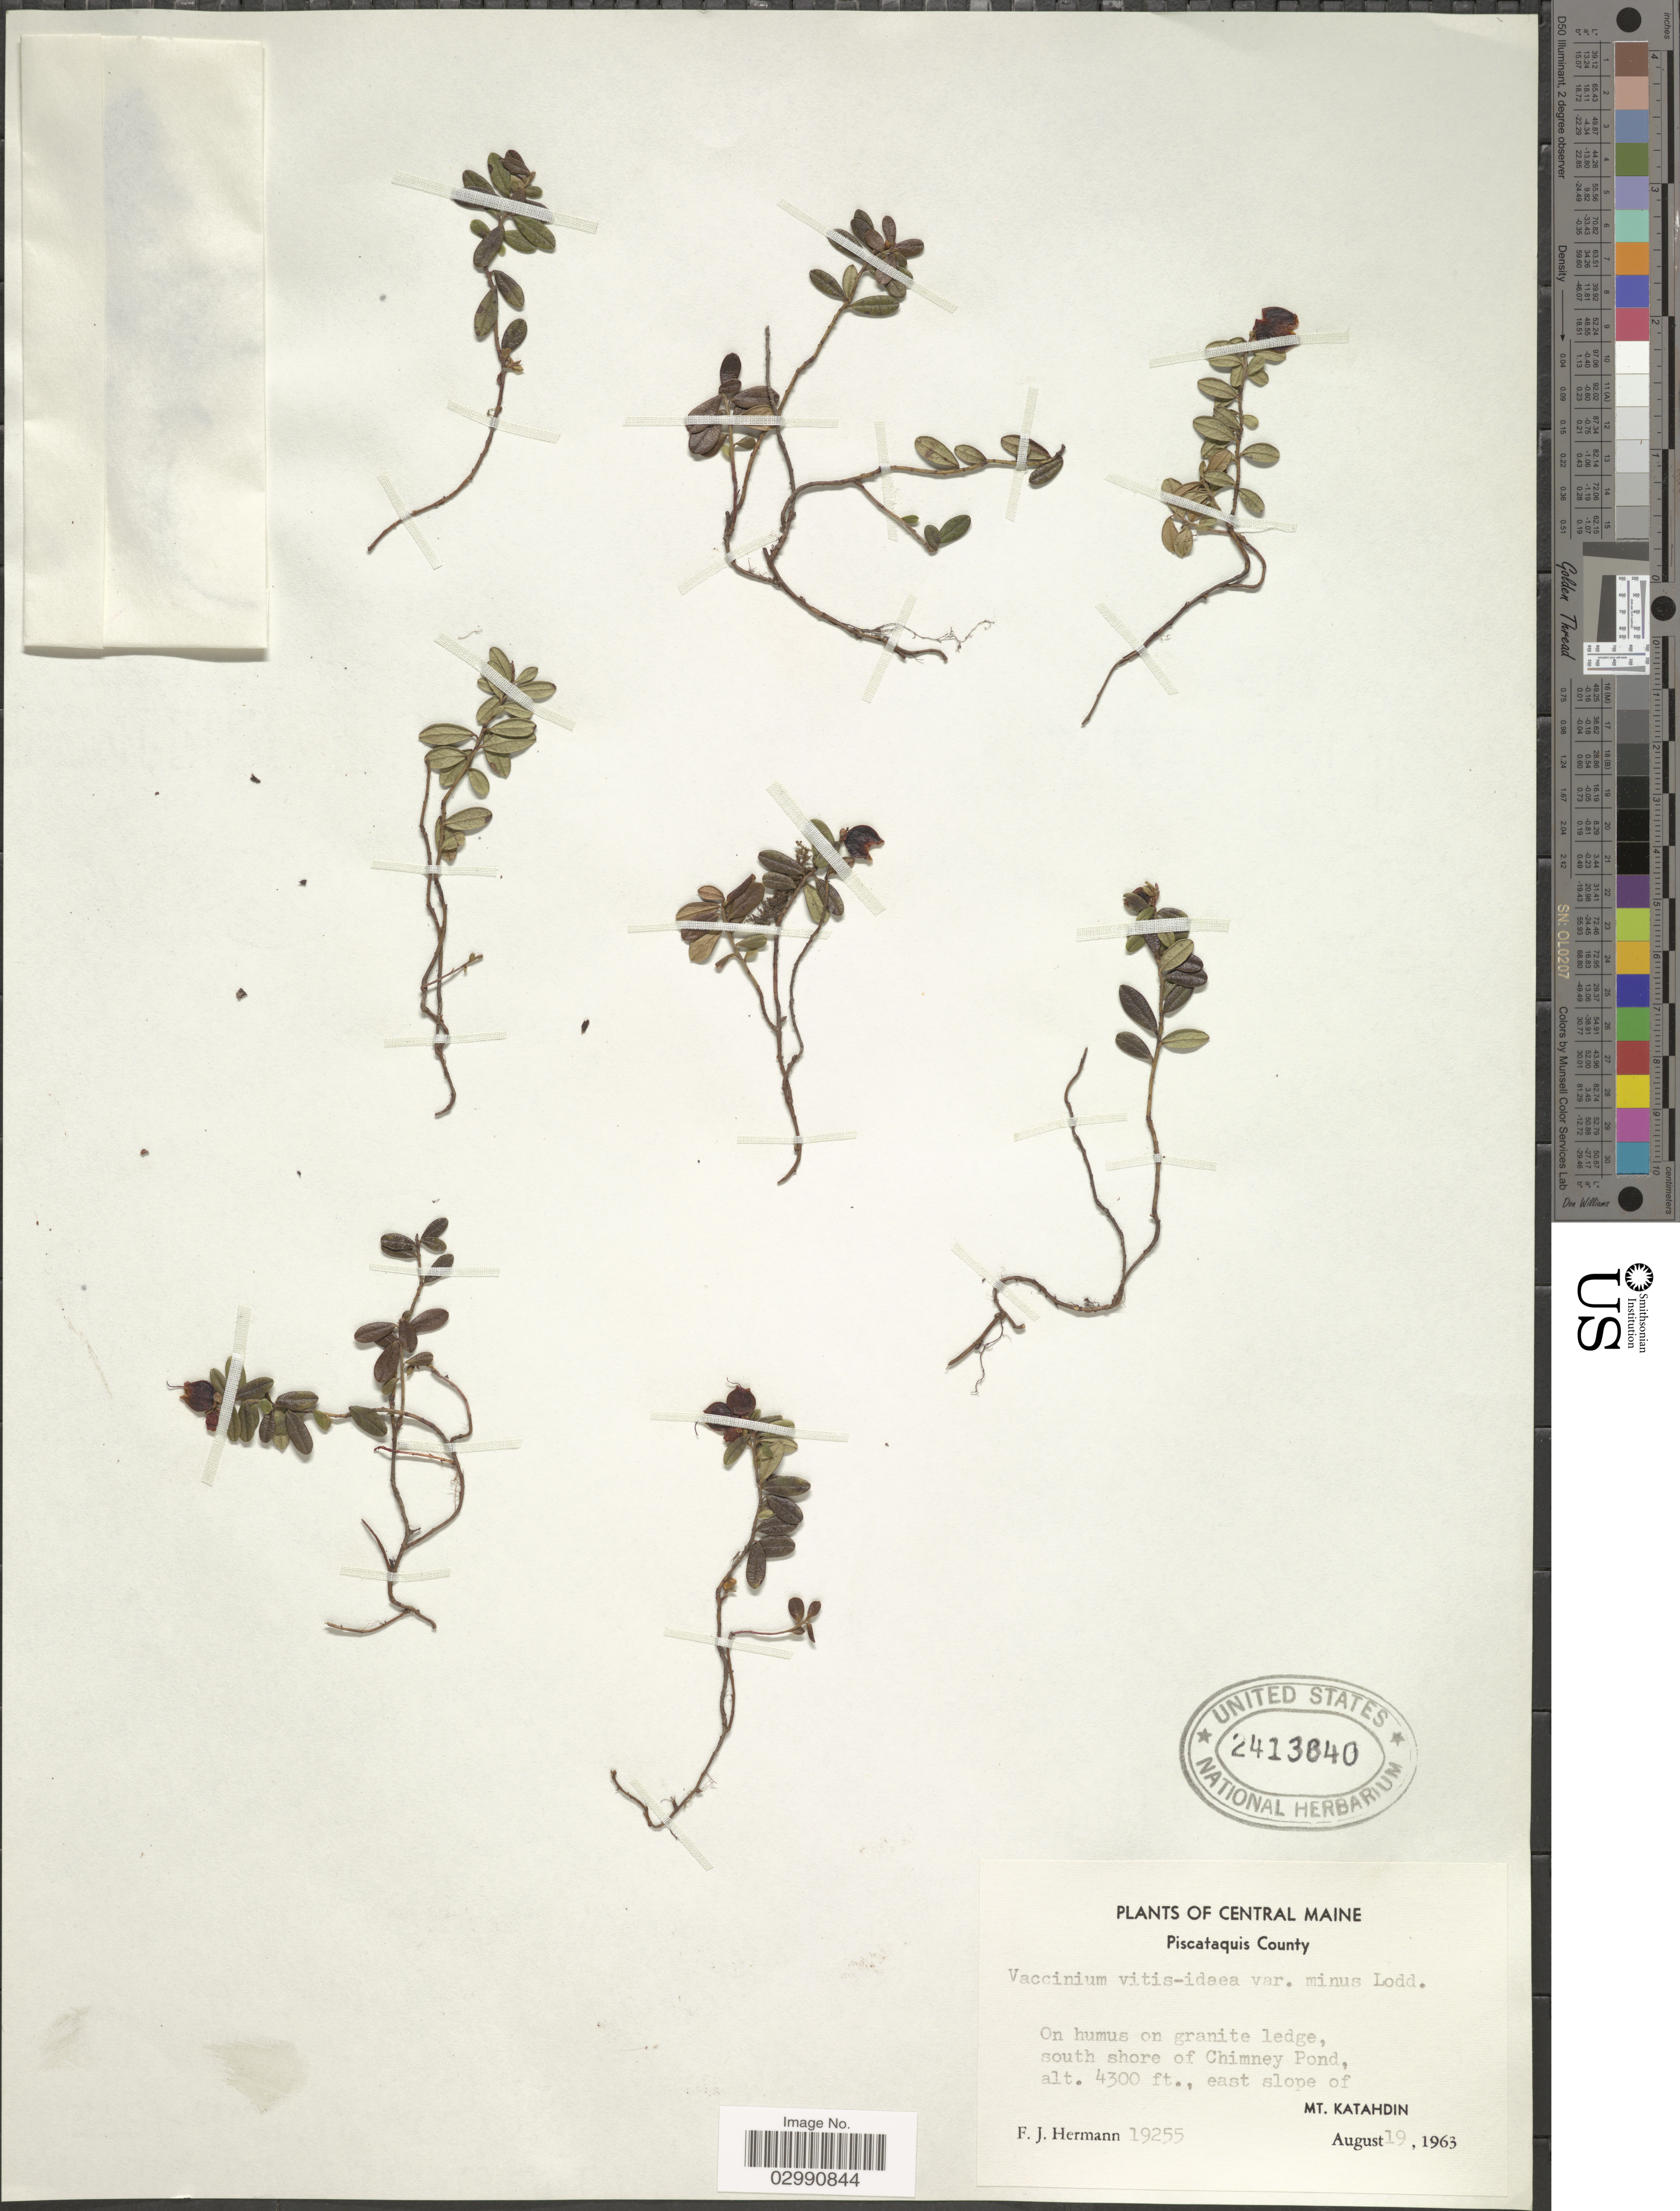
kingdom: Plantae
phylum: Tracheophyta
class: Magnoliopsida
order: Ericales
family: Ericaceae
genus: Vaccinium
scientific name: Vaccinium vitis-idaea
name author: L.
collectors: F. J. Hermann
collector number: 19255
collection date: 1963-08-19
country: United States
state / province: Maine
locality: Central Maine. On humus on granite ledge, south shore of Chimney Pond, east slope of Mt. Katahdin.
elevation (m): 1311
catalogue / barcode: US 2413840